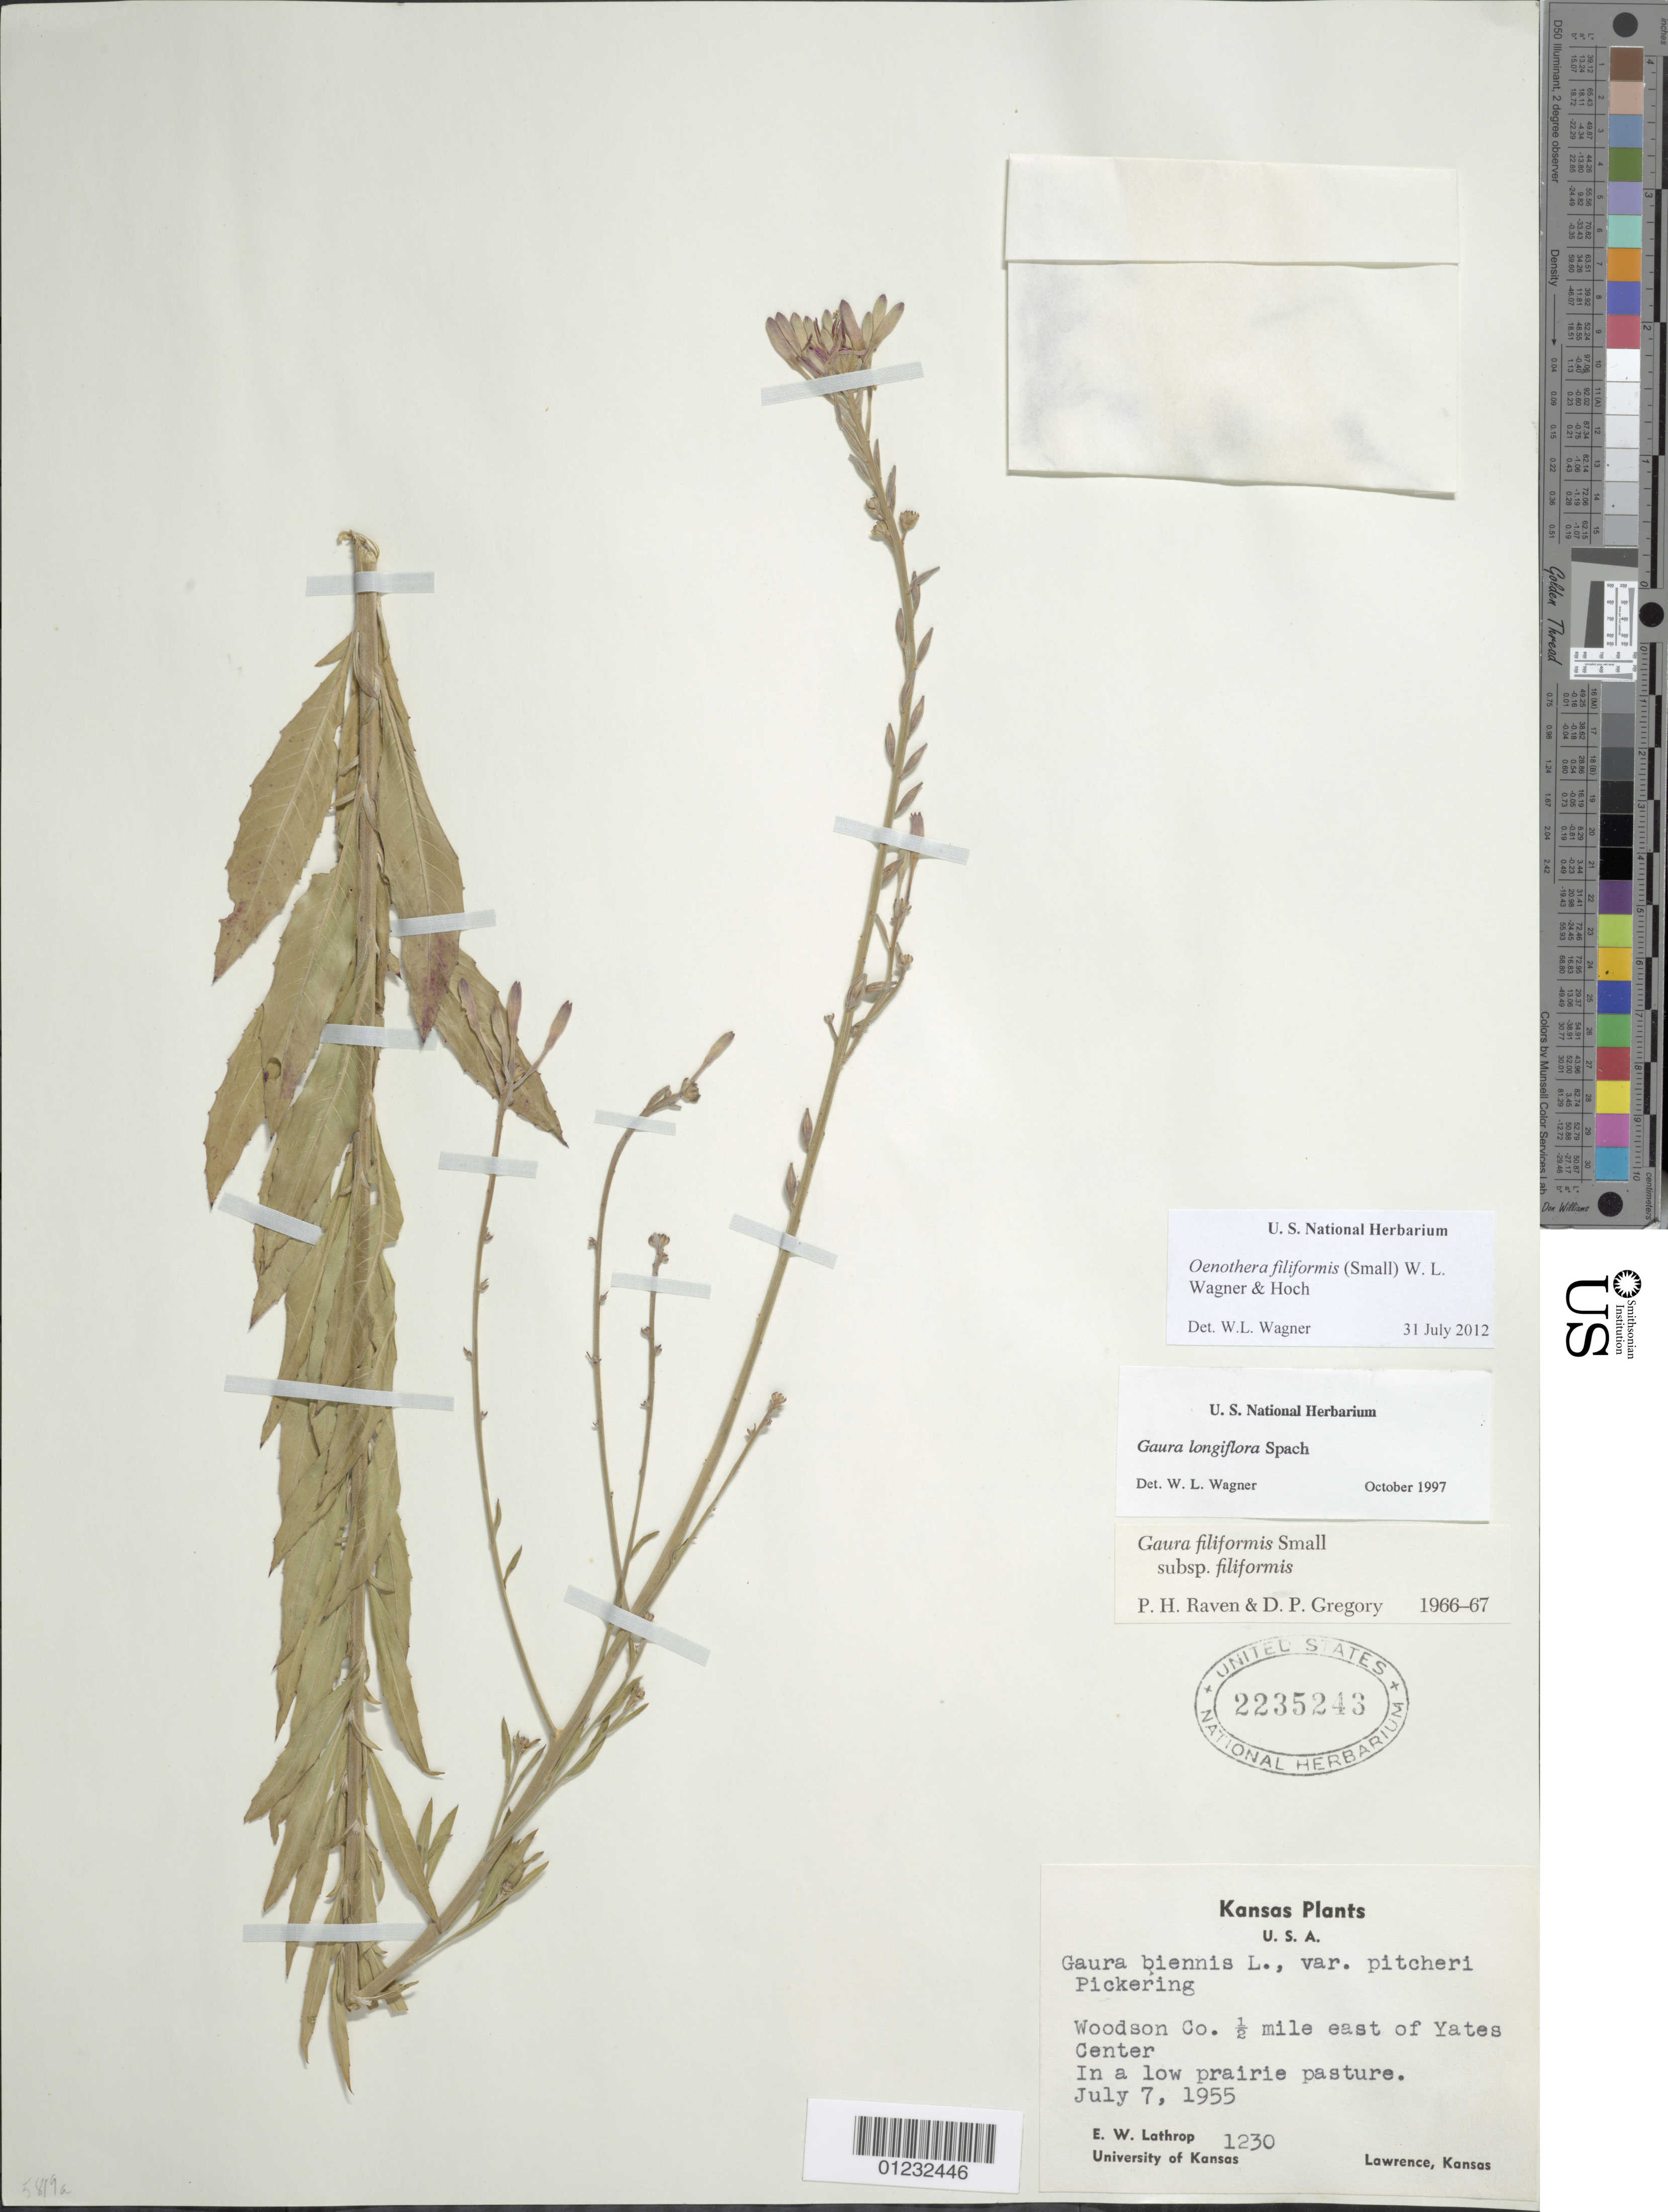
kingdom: Plantae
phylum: Tracheophyta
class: Magnoliopsida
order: Myrtales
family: Onagraceae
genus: Oenothera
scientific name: Oenothera filiformis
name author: (Small) W.L. Wagner & Hoch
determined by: Wagner, W. L., (BOT), Smithsonian Institution - National Museum of Natural History (UNITED STATES)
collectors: E. W. Lathrop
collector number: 1230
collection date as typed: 07 Jul 1955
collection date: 1955-07-07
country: United States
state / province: Kansas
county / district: Woodson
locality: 1/2 mi E of Yates Center, Lawrence.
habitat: In a low prairie pasture.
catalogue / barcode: US 2235243